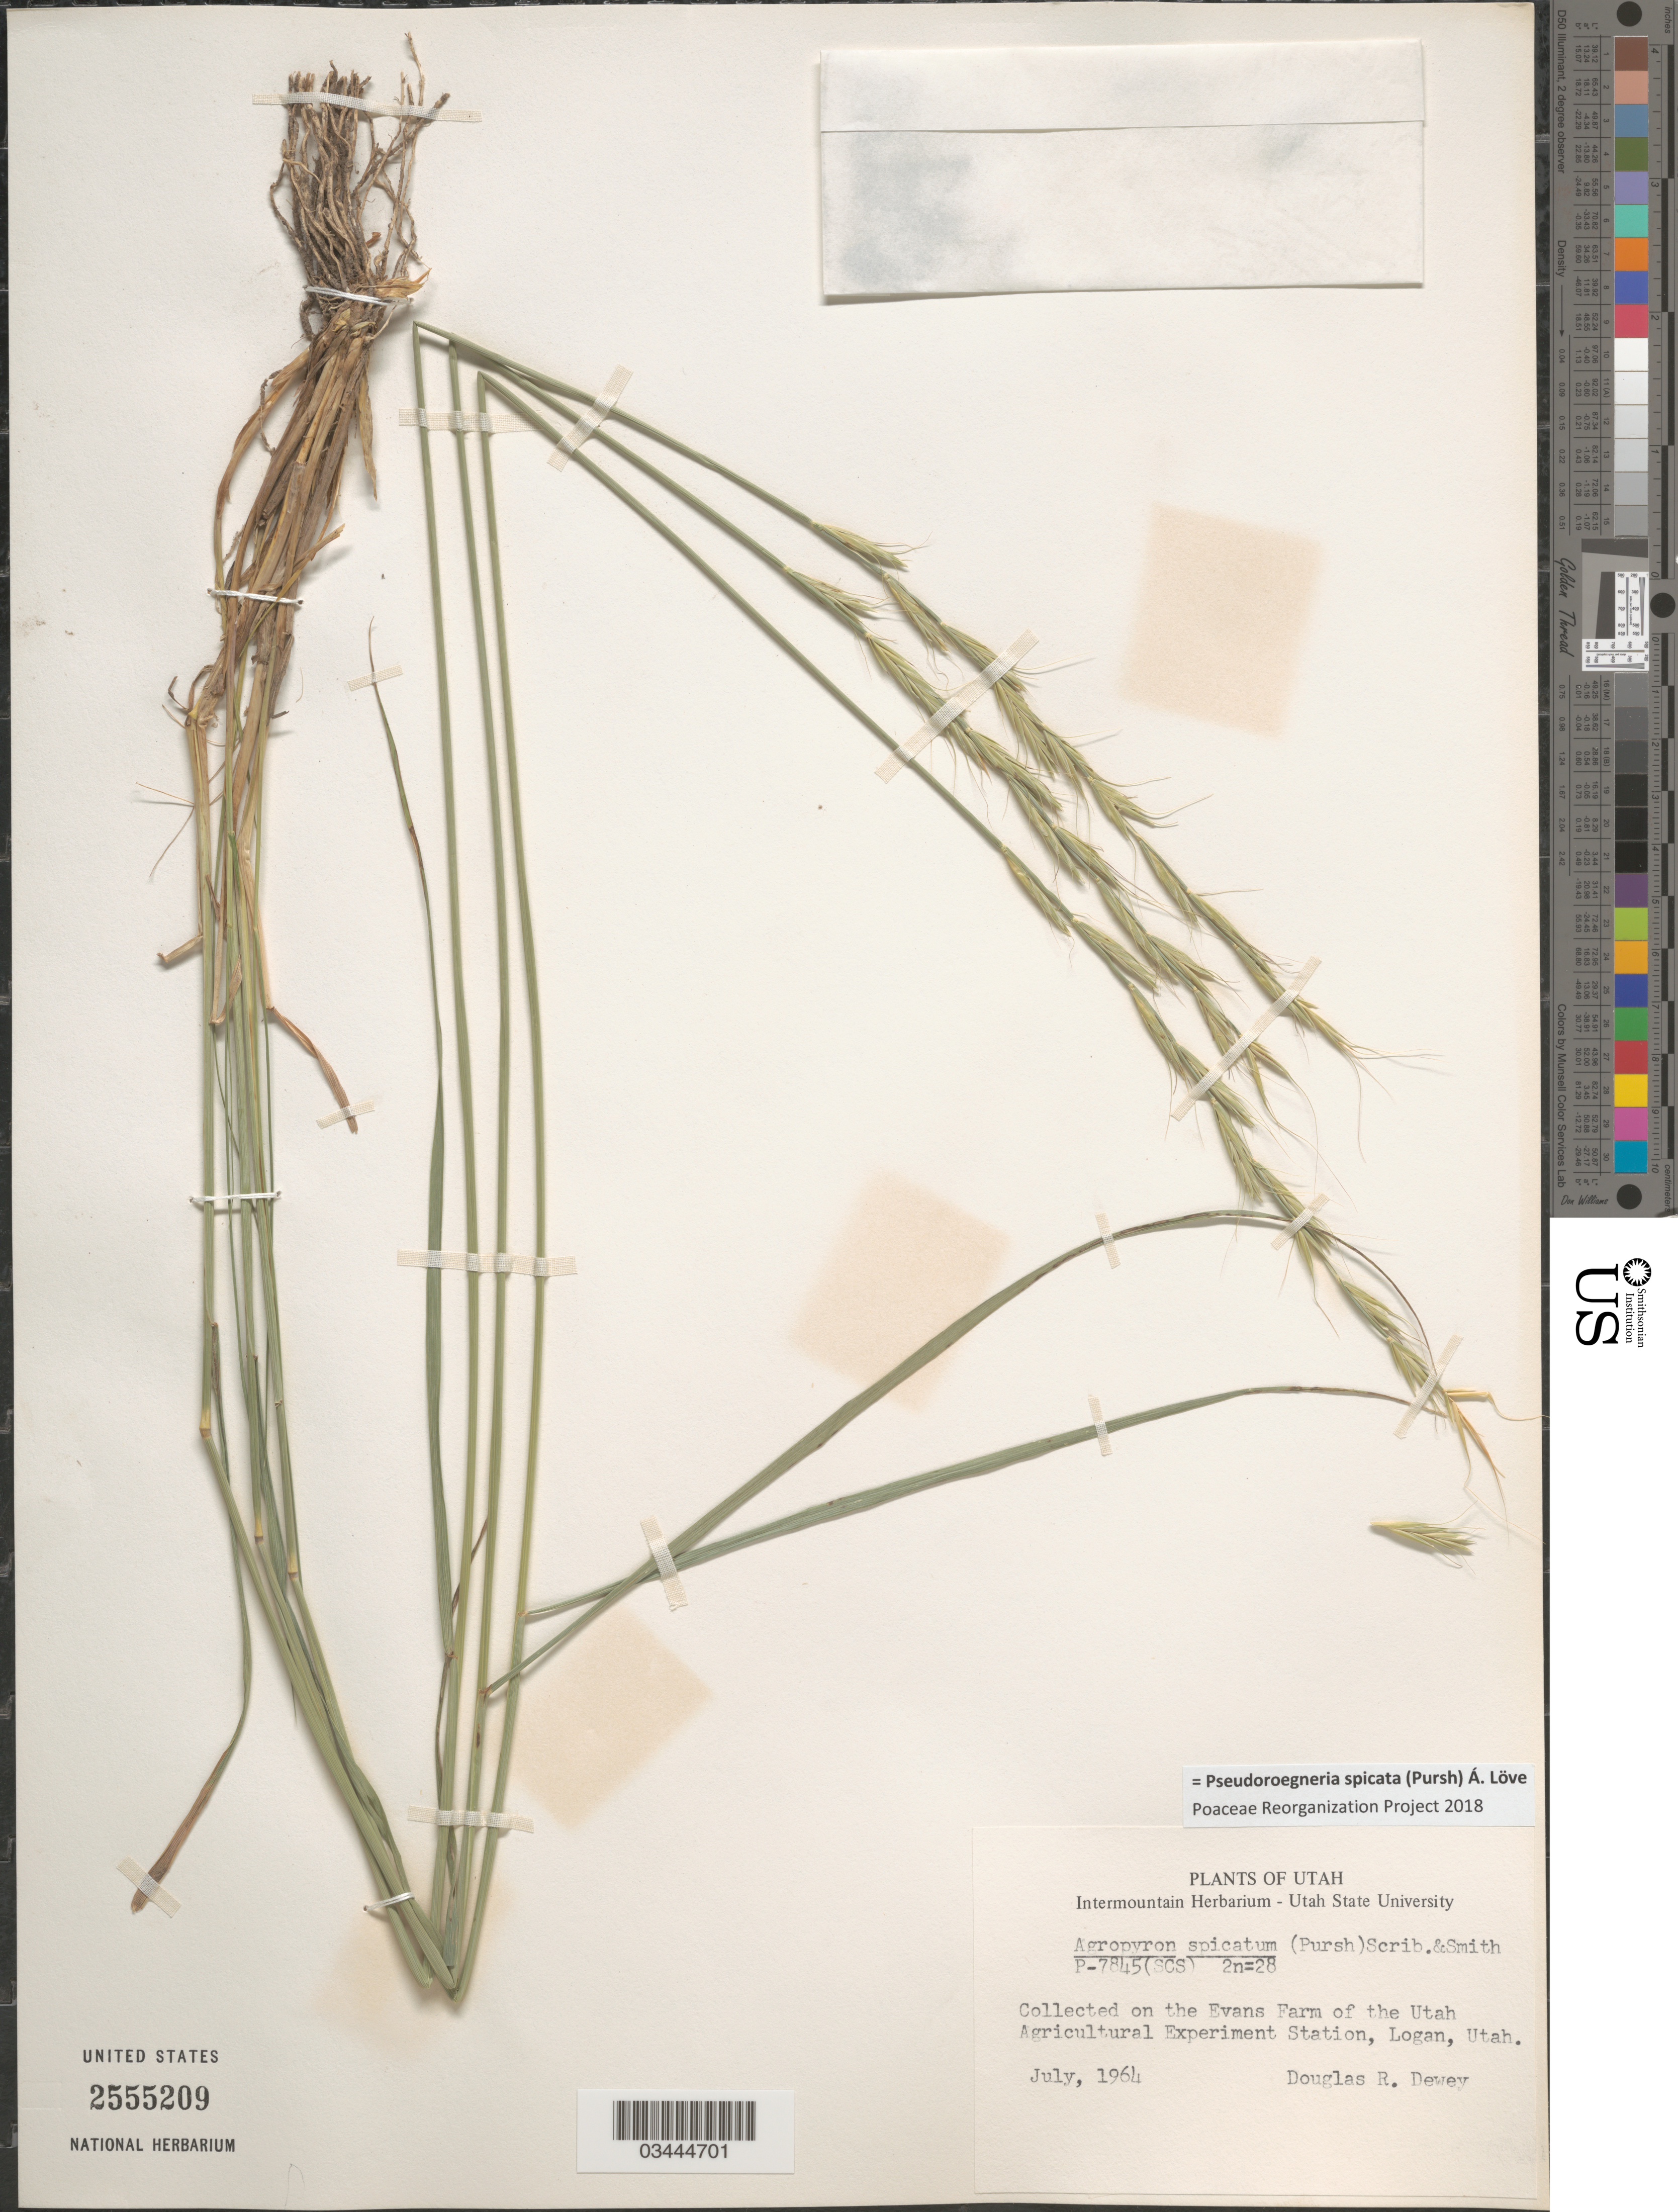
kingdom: Plantae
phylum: Tracheophyta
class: Liliopsida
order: Poales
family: Poaceae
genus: Pseudoroegneria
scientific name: Pseudoroegneria spicata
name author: (Pursh) Á. Löve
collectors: D. Dewey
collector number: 7845(SCS)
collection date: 1964-07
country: United States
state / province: Utah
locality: On the Evans Farm of the Utah Agricultural Experiment Station, Logan.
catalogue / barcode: US 2555209